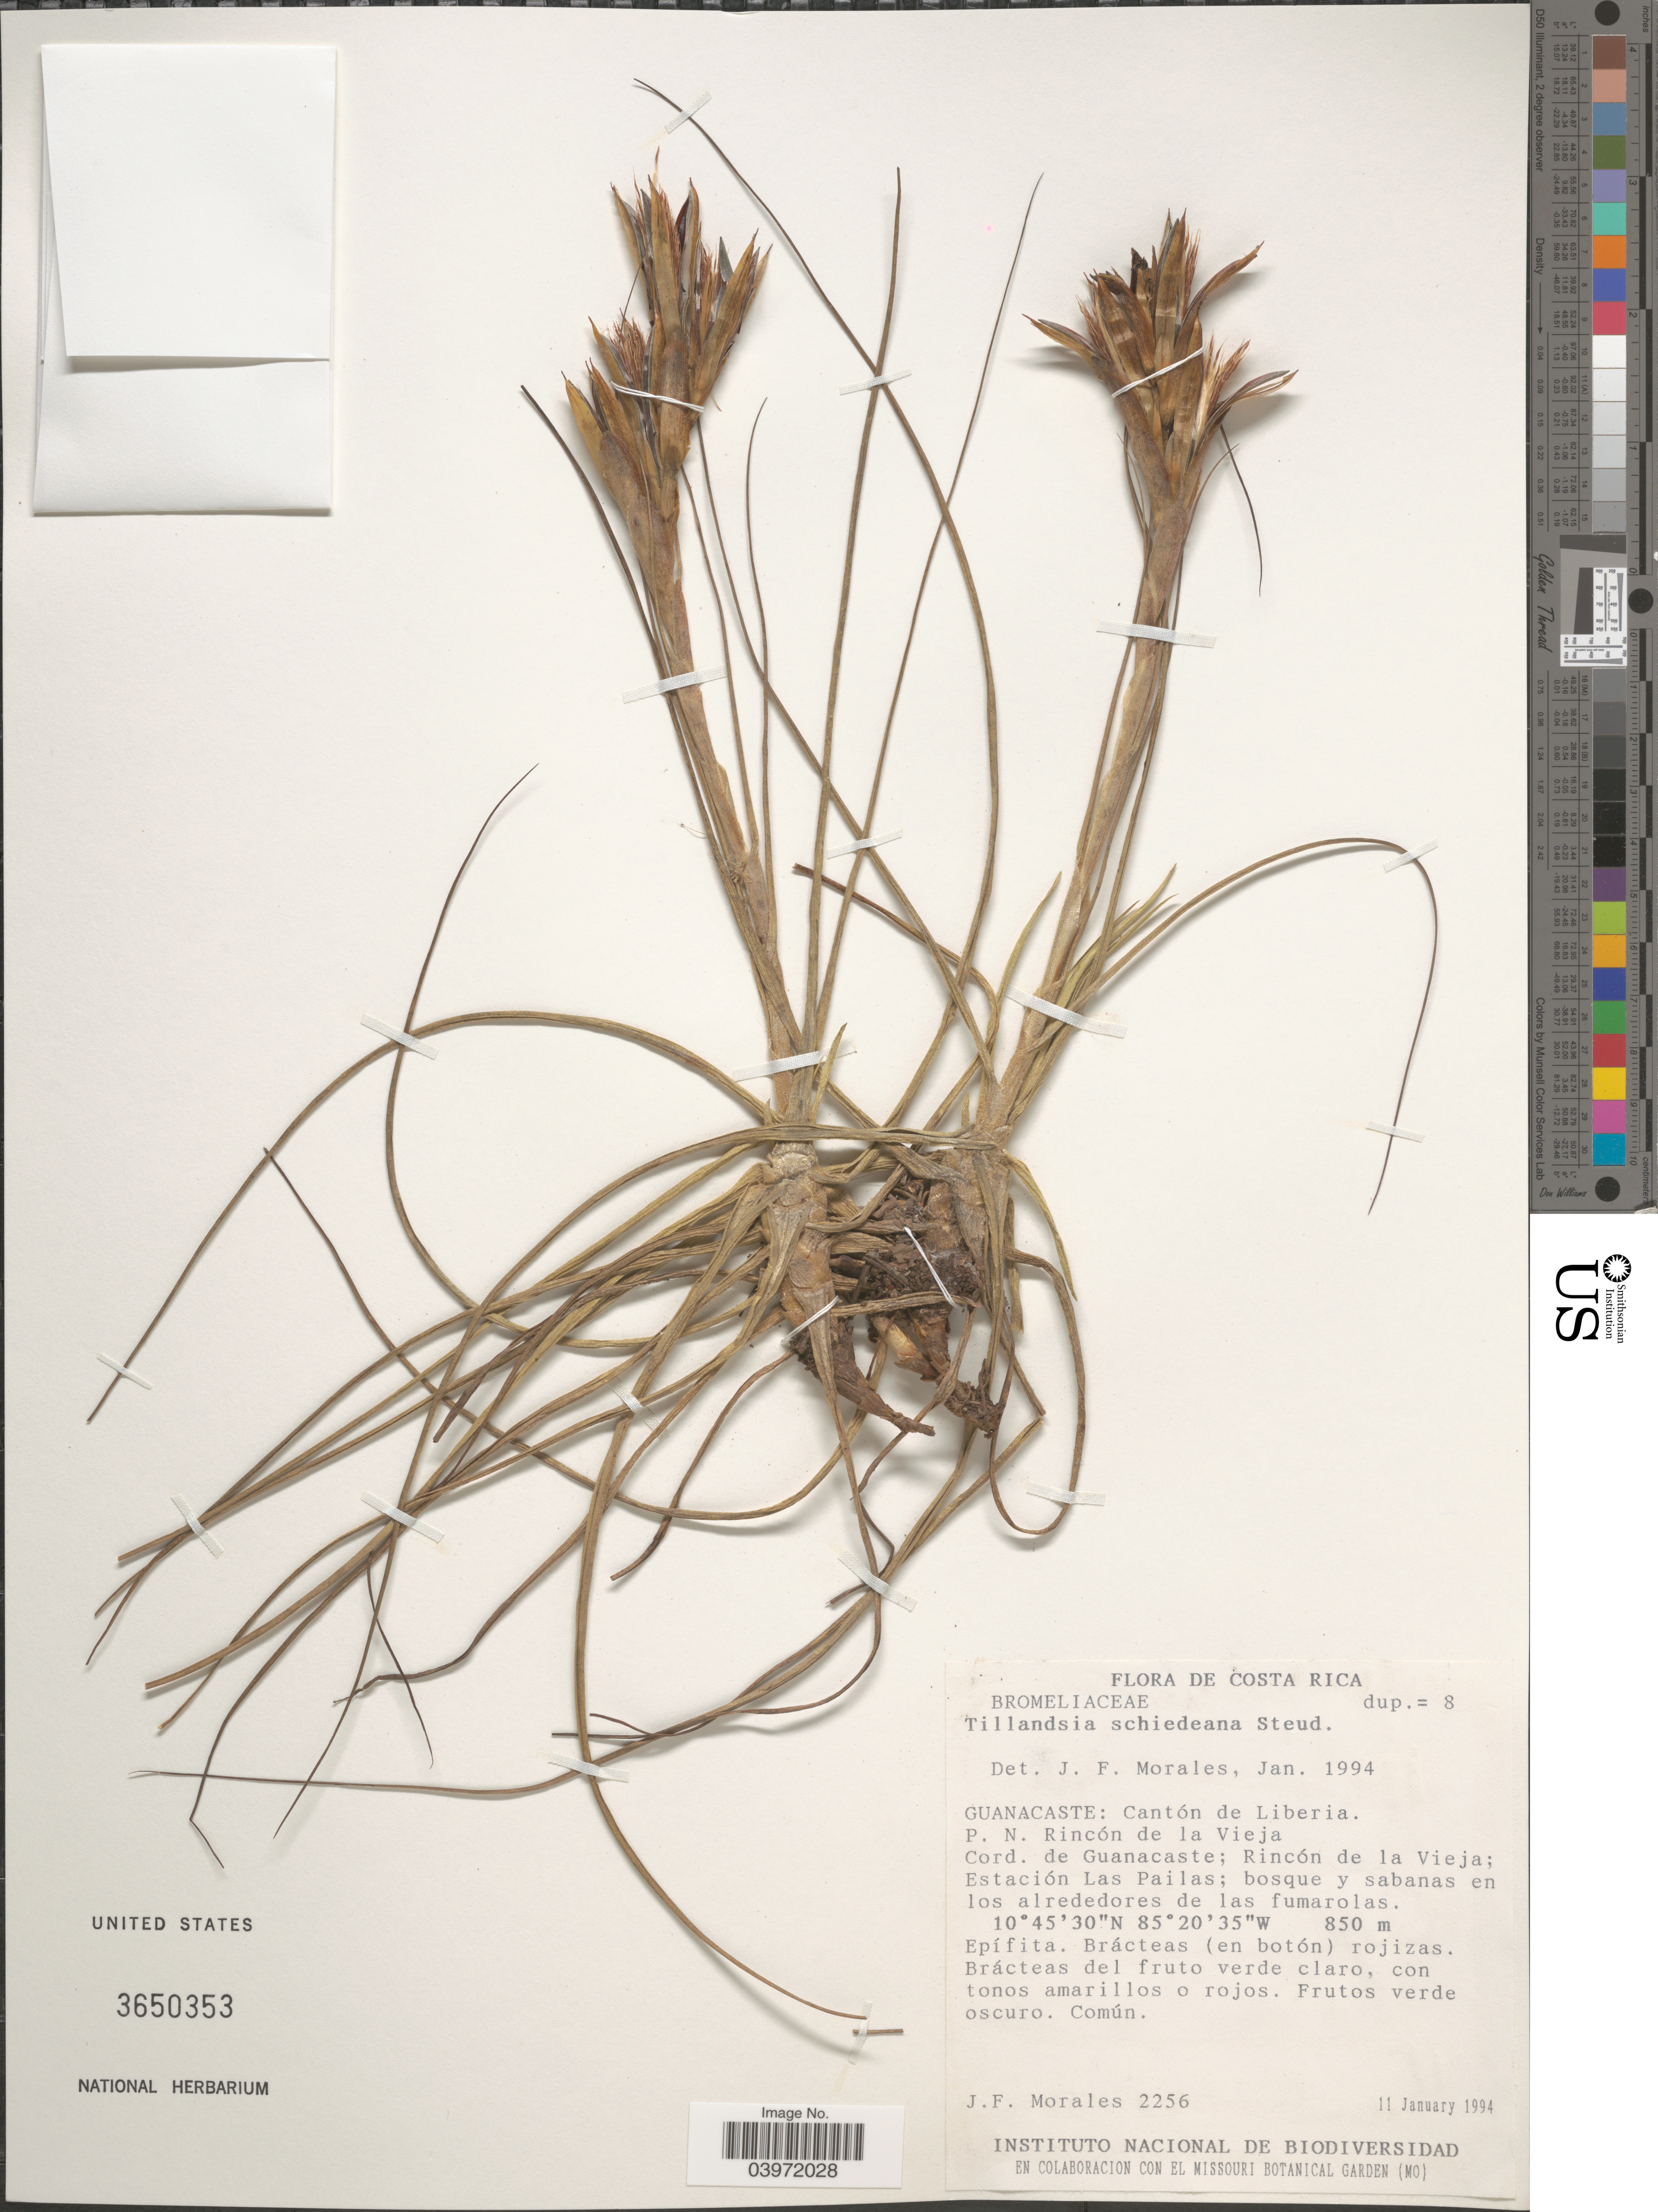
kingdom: Plantae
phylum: Tracheophyta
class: Liliopsida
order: Poales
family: Bromeliaceae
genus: Tillandsia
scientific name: Tillandsia schiedeana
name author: Steud.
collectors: J. Morales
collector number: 2256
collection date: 1994-01-11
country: Costa Rica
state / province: Guanacaste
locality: Cantón de Liberia. P. N. Rincón de la Vieja. Cord. de Guanacaste; Rincón de la Vieja; Estación Las Pailas.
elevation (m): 850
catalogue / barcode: US 3650353